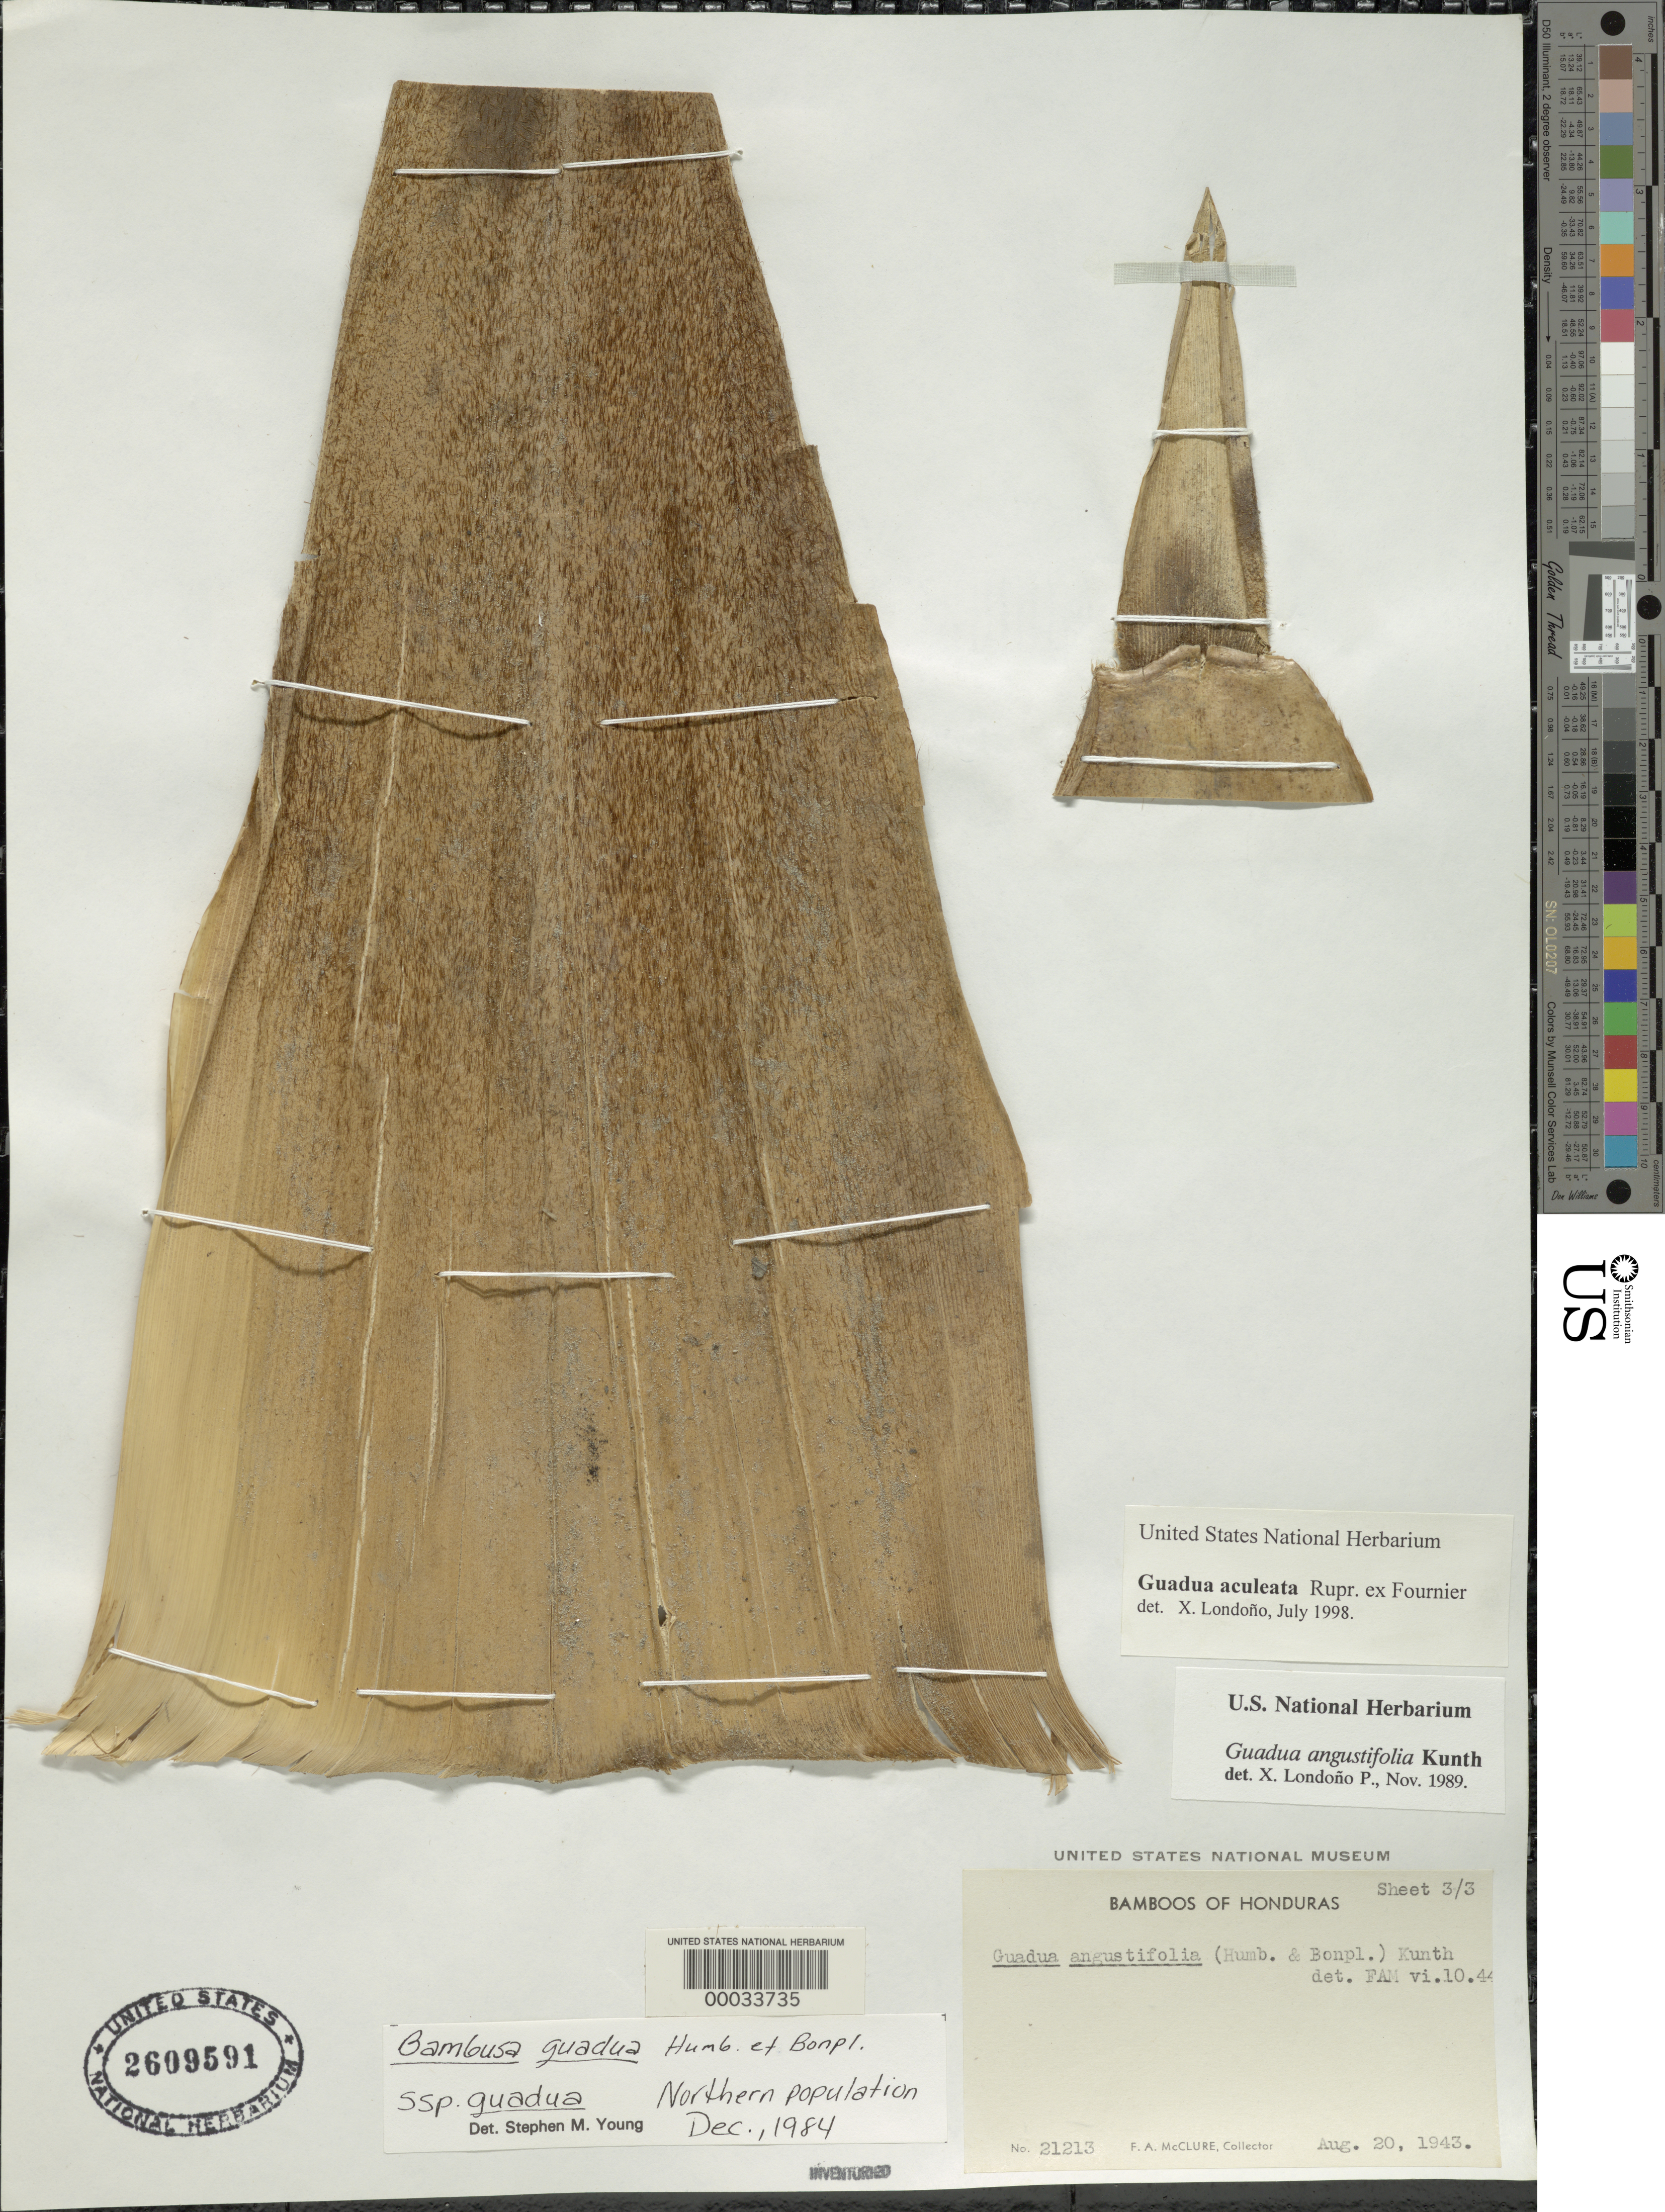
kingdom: Plantae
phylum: Tracheophyta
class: Liliopsida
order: Poales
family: Poaceae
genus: Guadua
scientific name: Guadua aculeata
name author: Rupr. ex E. Fourn.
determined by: Londoño, X., (TULV), Jardin Botanico "Juan Maria Cespedes"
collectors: F. A. McClure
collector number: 21213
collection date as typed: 20 Aug 1943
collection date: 1943-08-20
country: Honduras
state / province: Atlántida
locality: Lancetilla Valley, Tela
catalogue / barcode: US 2609591